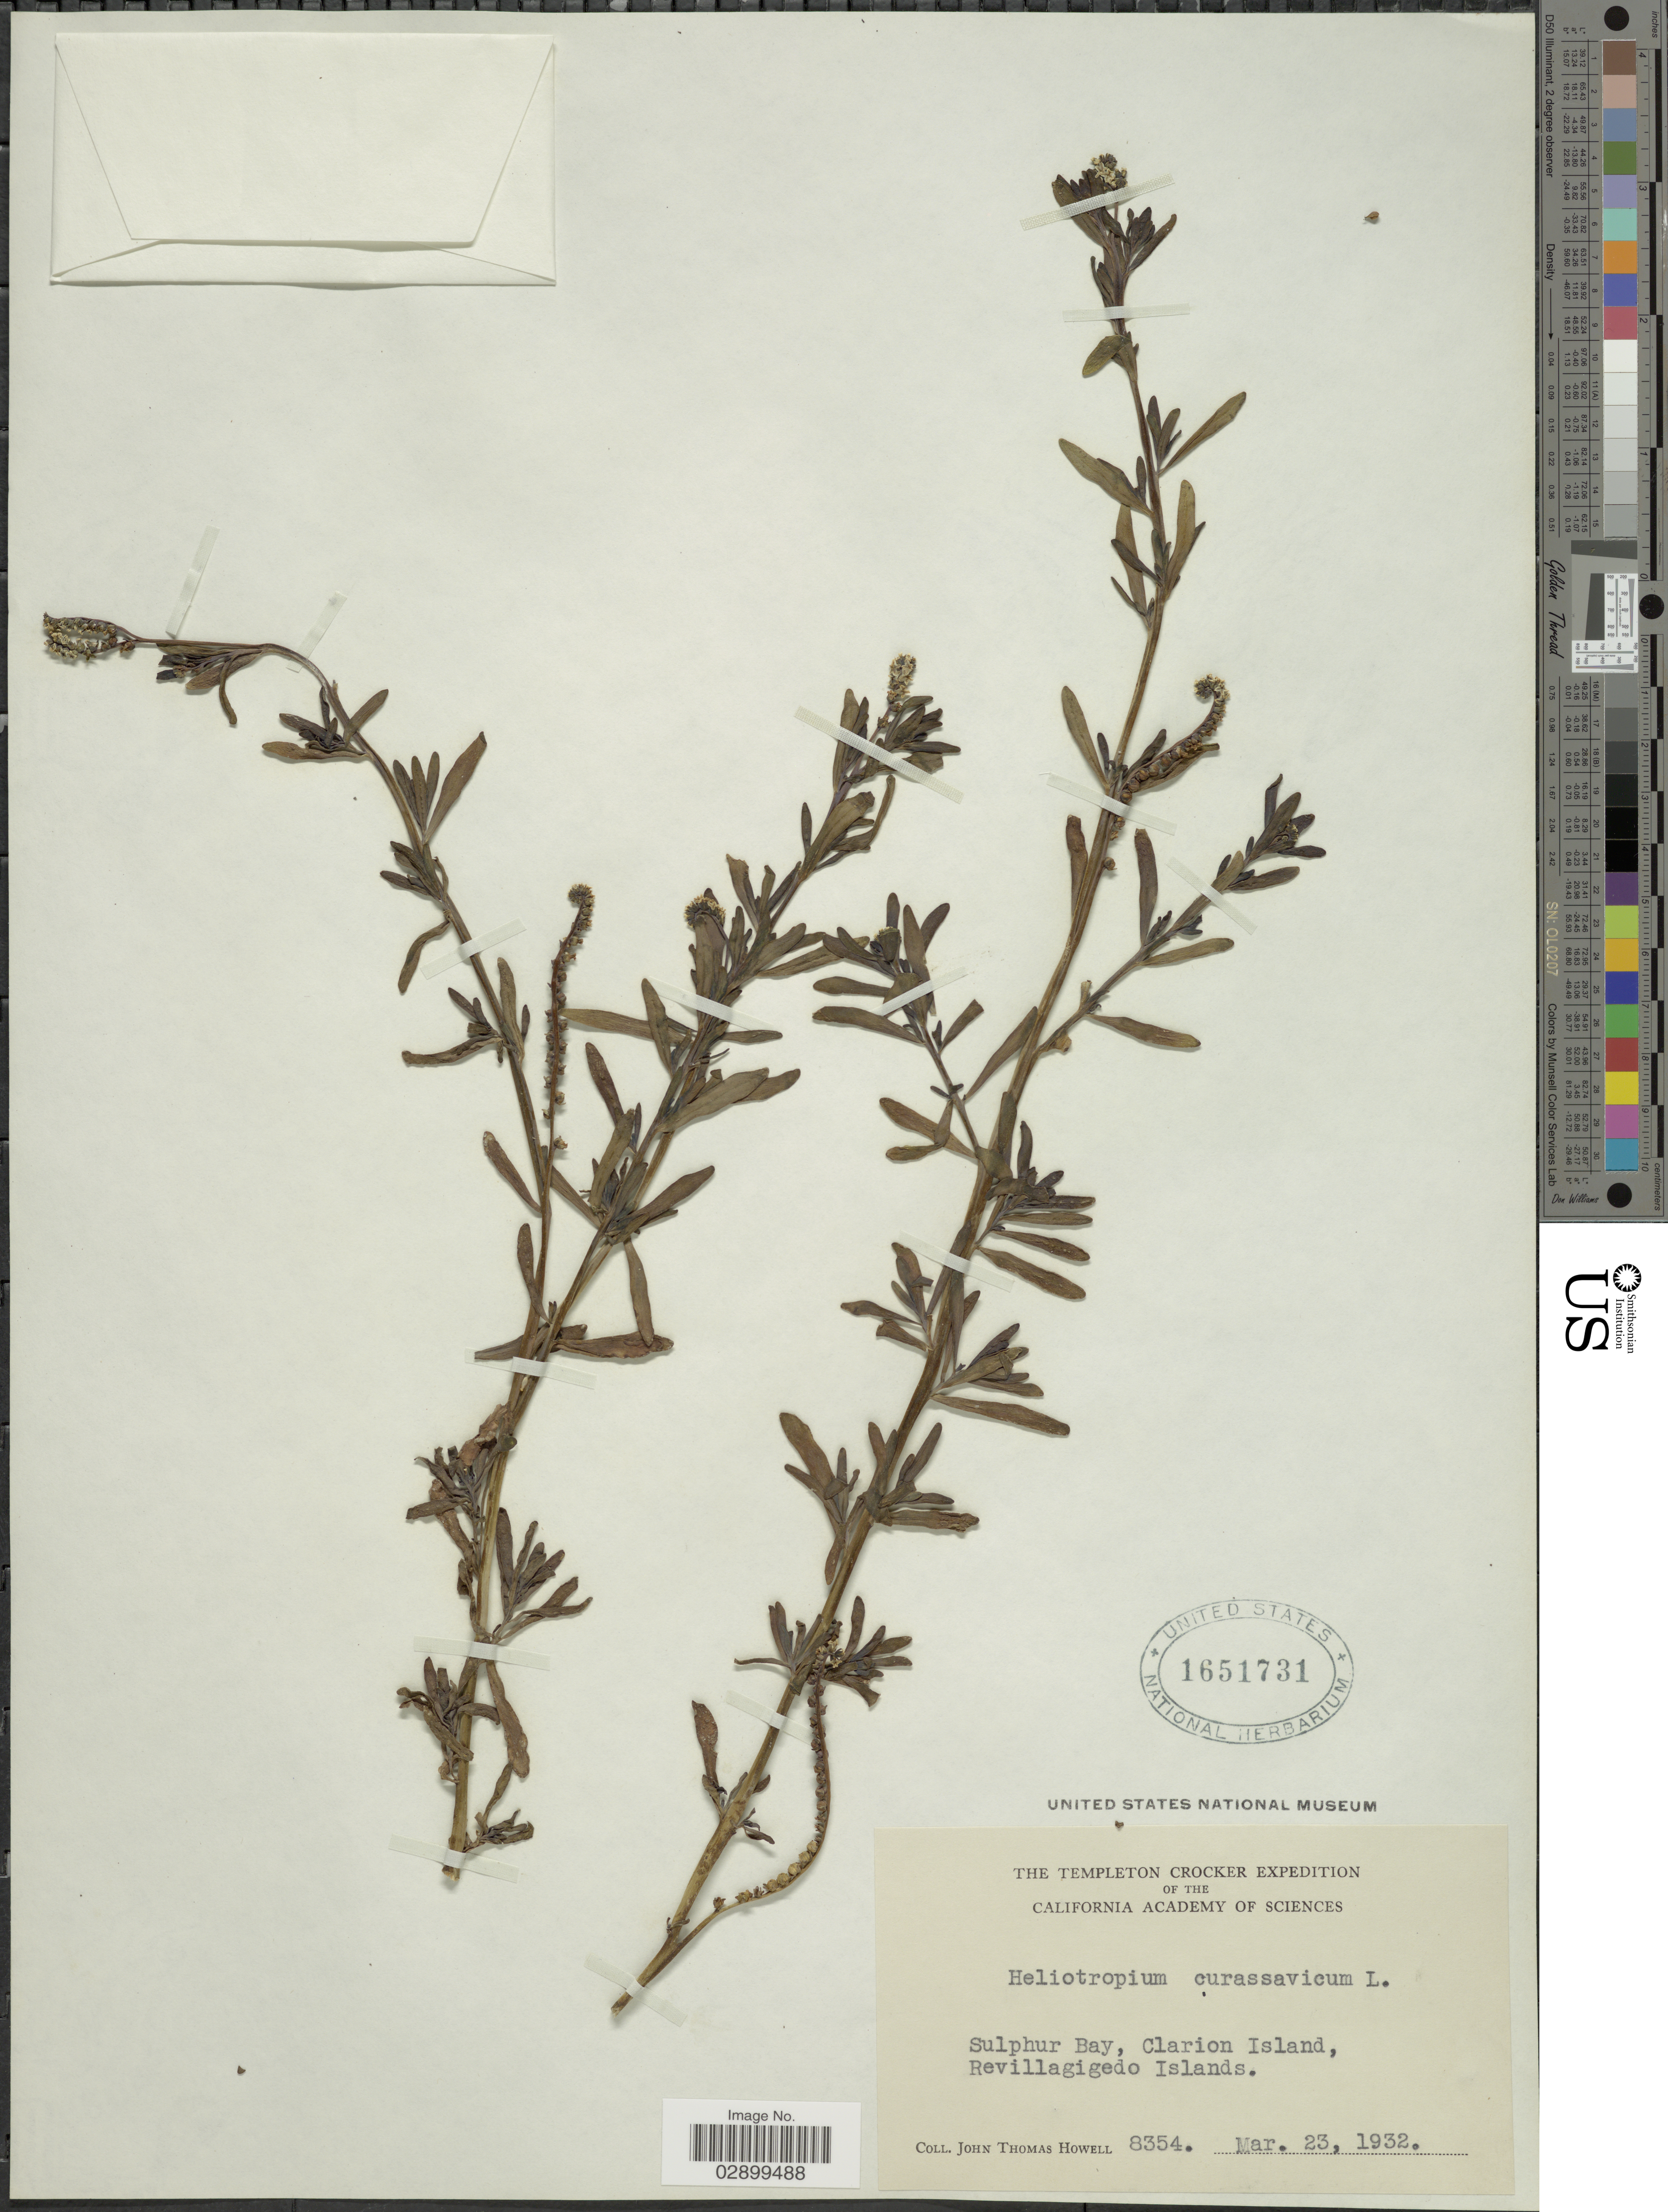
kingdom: Plantae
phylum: Tracheophyta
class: Magnoliopsida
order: Boraginales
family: Heliotropiaceae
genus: Heliotropium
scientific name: Heliotropium curassavicum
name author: L.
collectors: J. T. Howell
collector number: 8354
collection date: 1932-03-23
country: Mexico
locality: The Templeton Crocker. Sulphur Bay, Clarion Island, Revillagigedo Islands.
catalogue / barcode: US 1651731